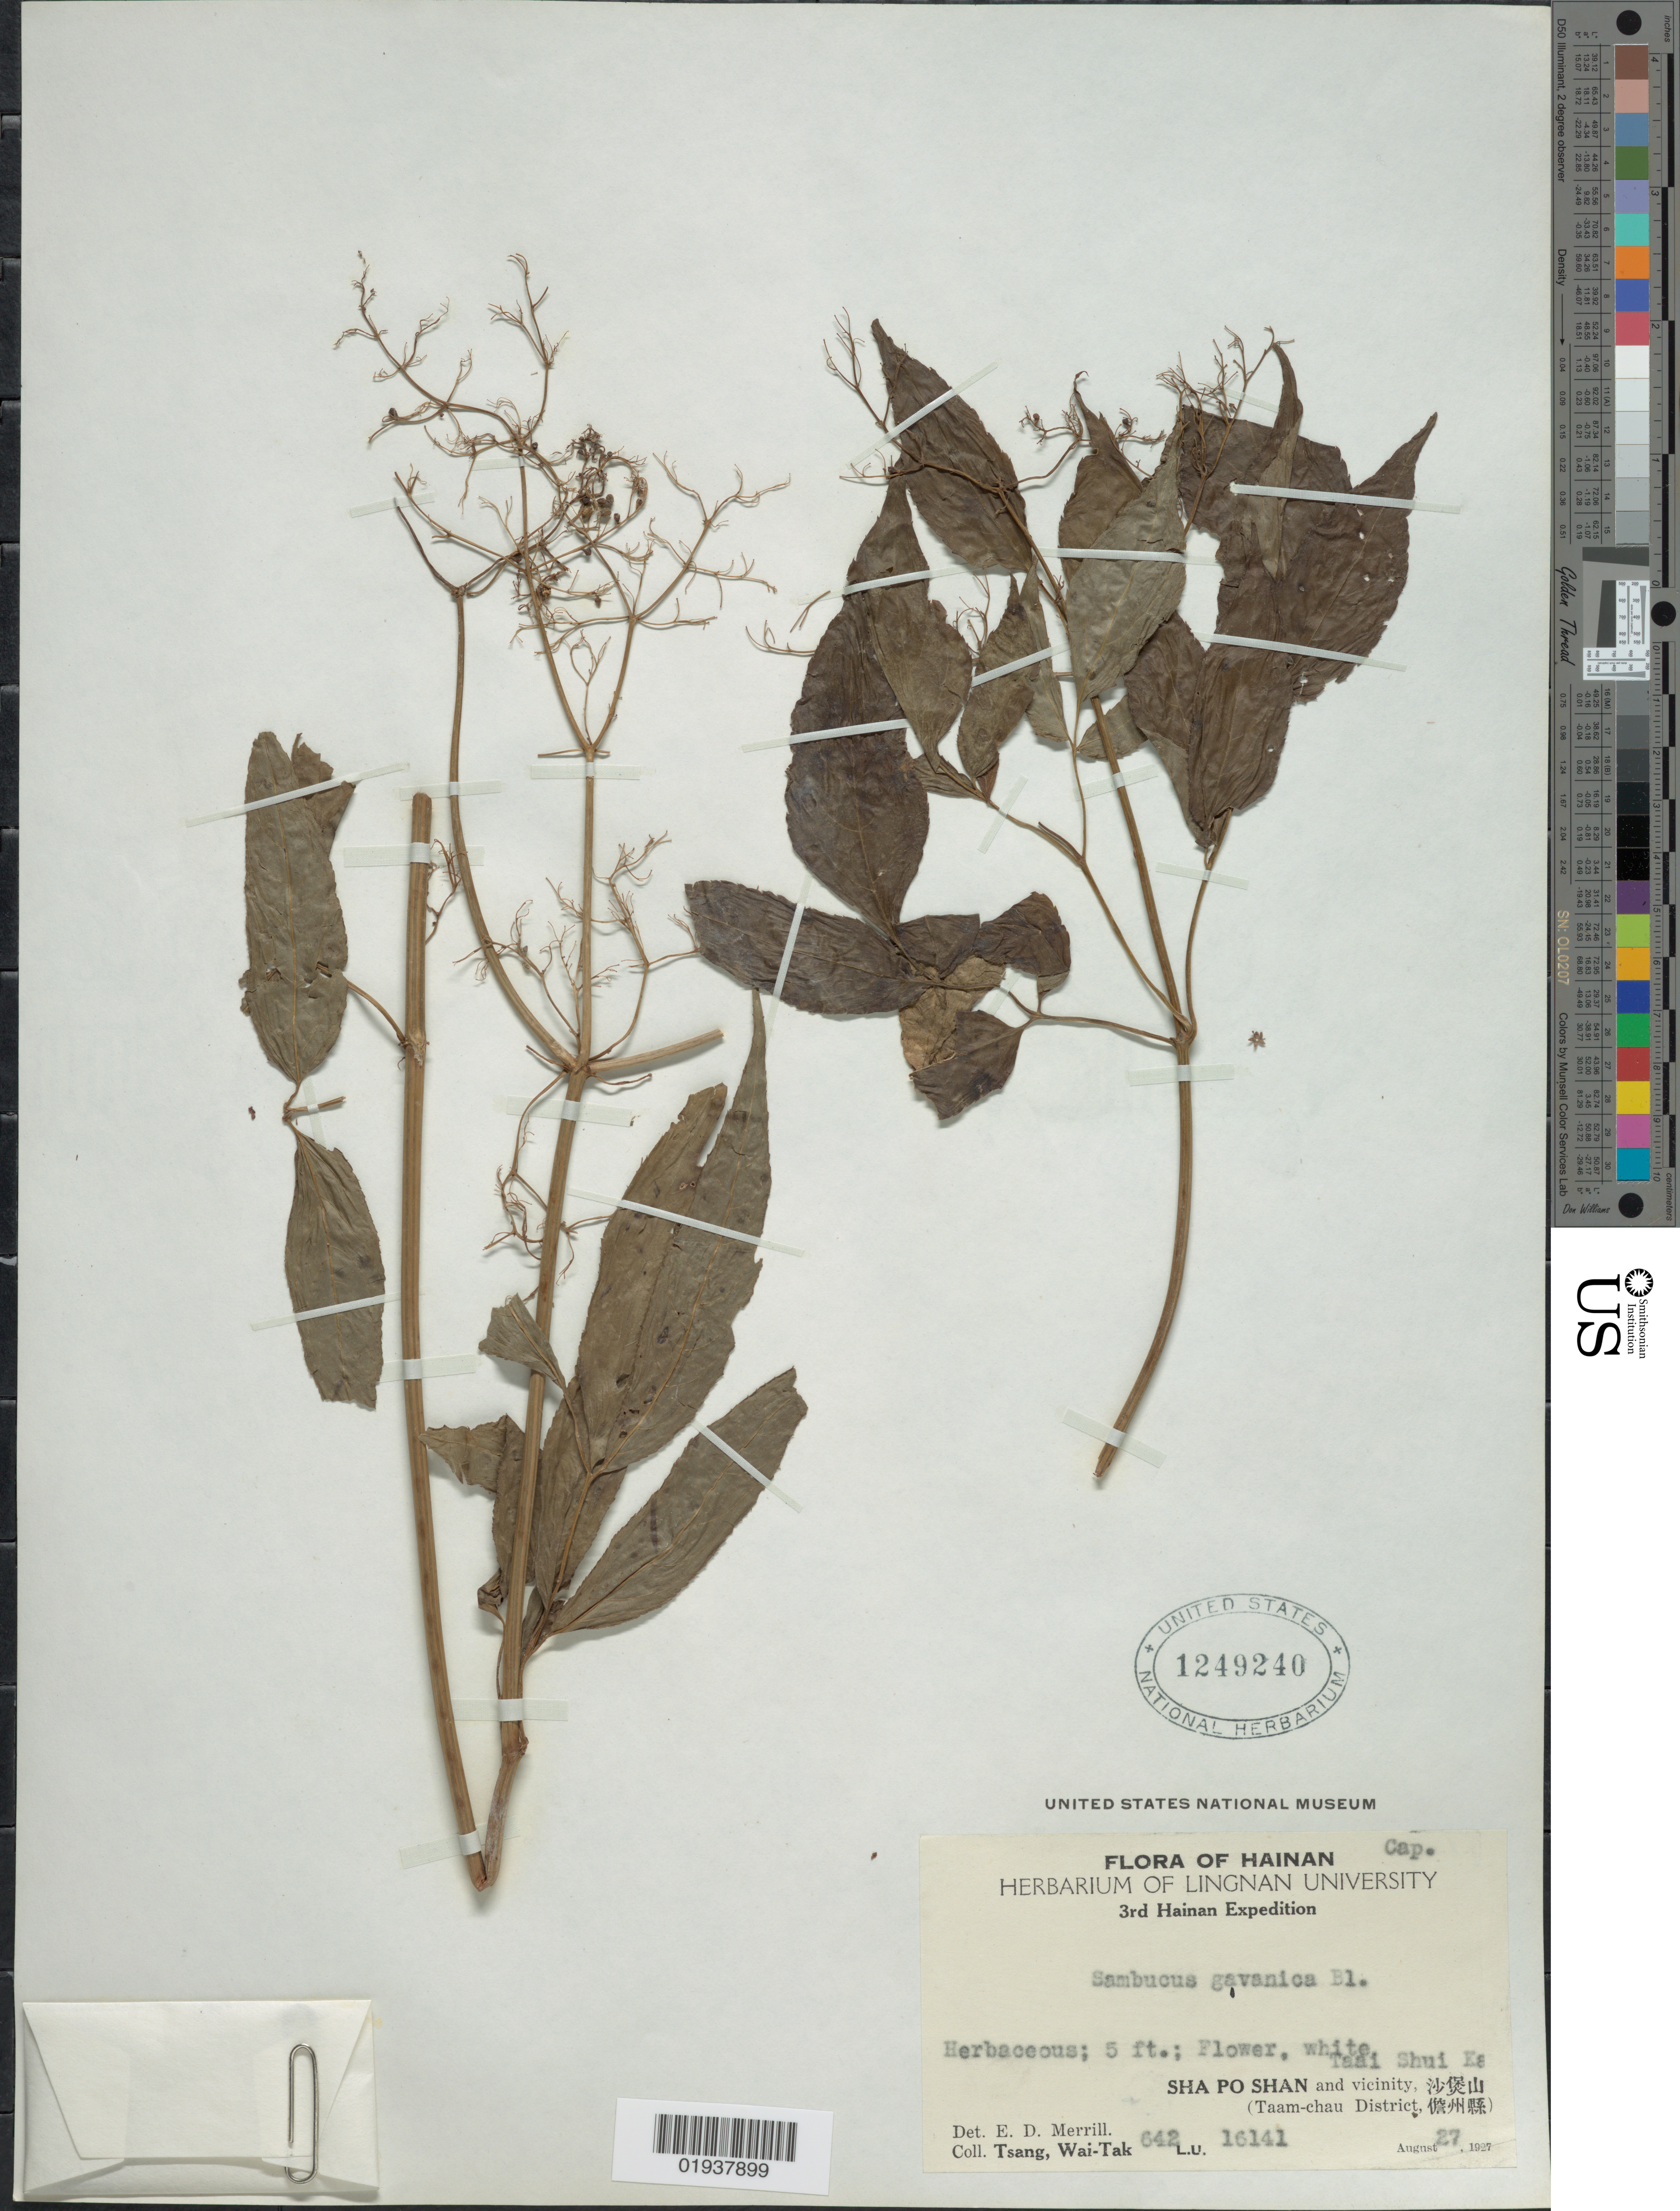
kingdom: Plantae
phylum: Tracheophyta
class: Magnoliopsida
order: Dipsacales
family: Viburnaceae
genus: Sambucus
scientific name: Sambucus javanica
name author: Blume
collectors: W. T. Tsang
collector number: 642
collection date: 1927-08-27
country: China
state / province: Hainan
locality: Taam-chau District.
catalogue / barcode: US 1249240